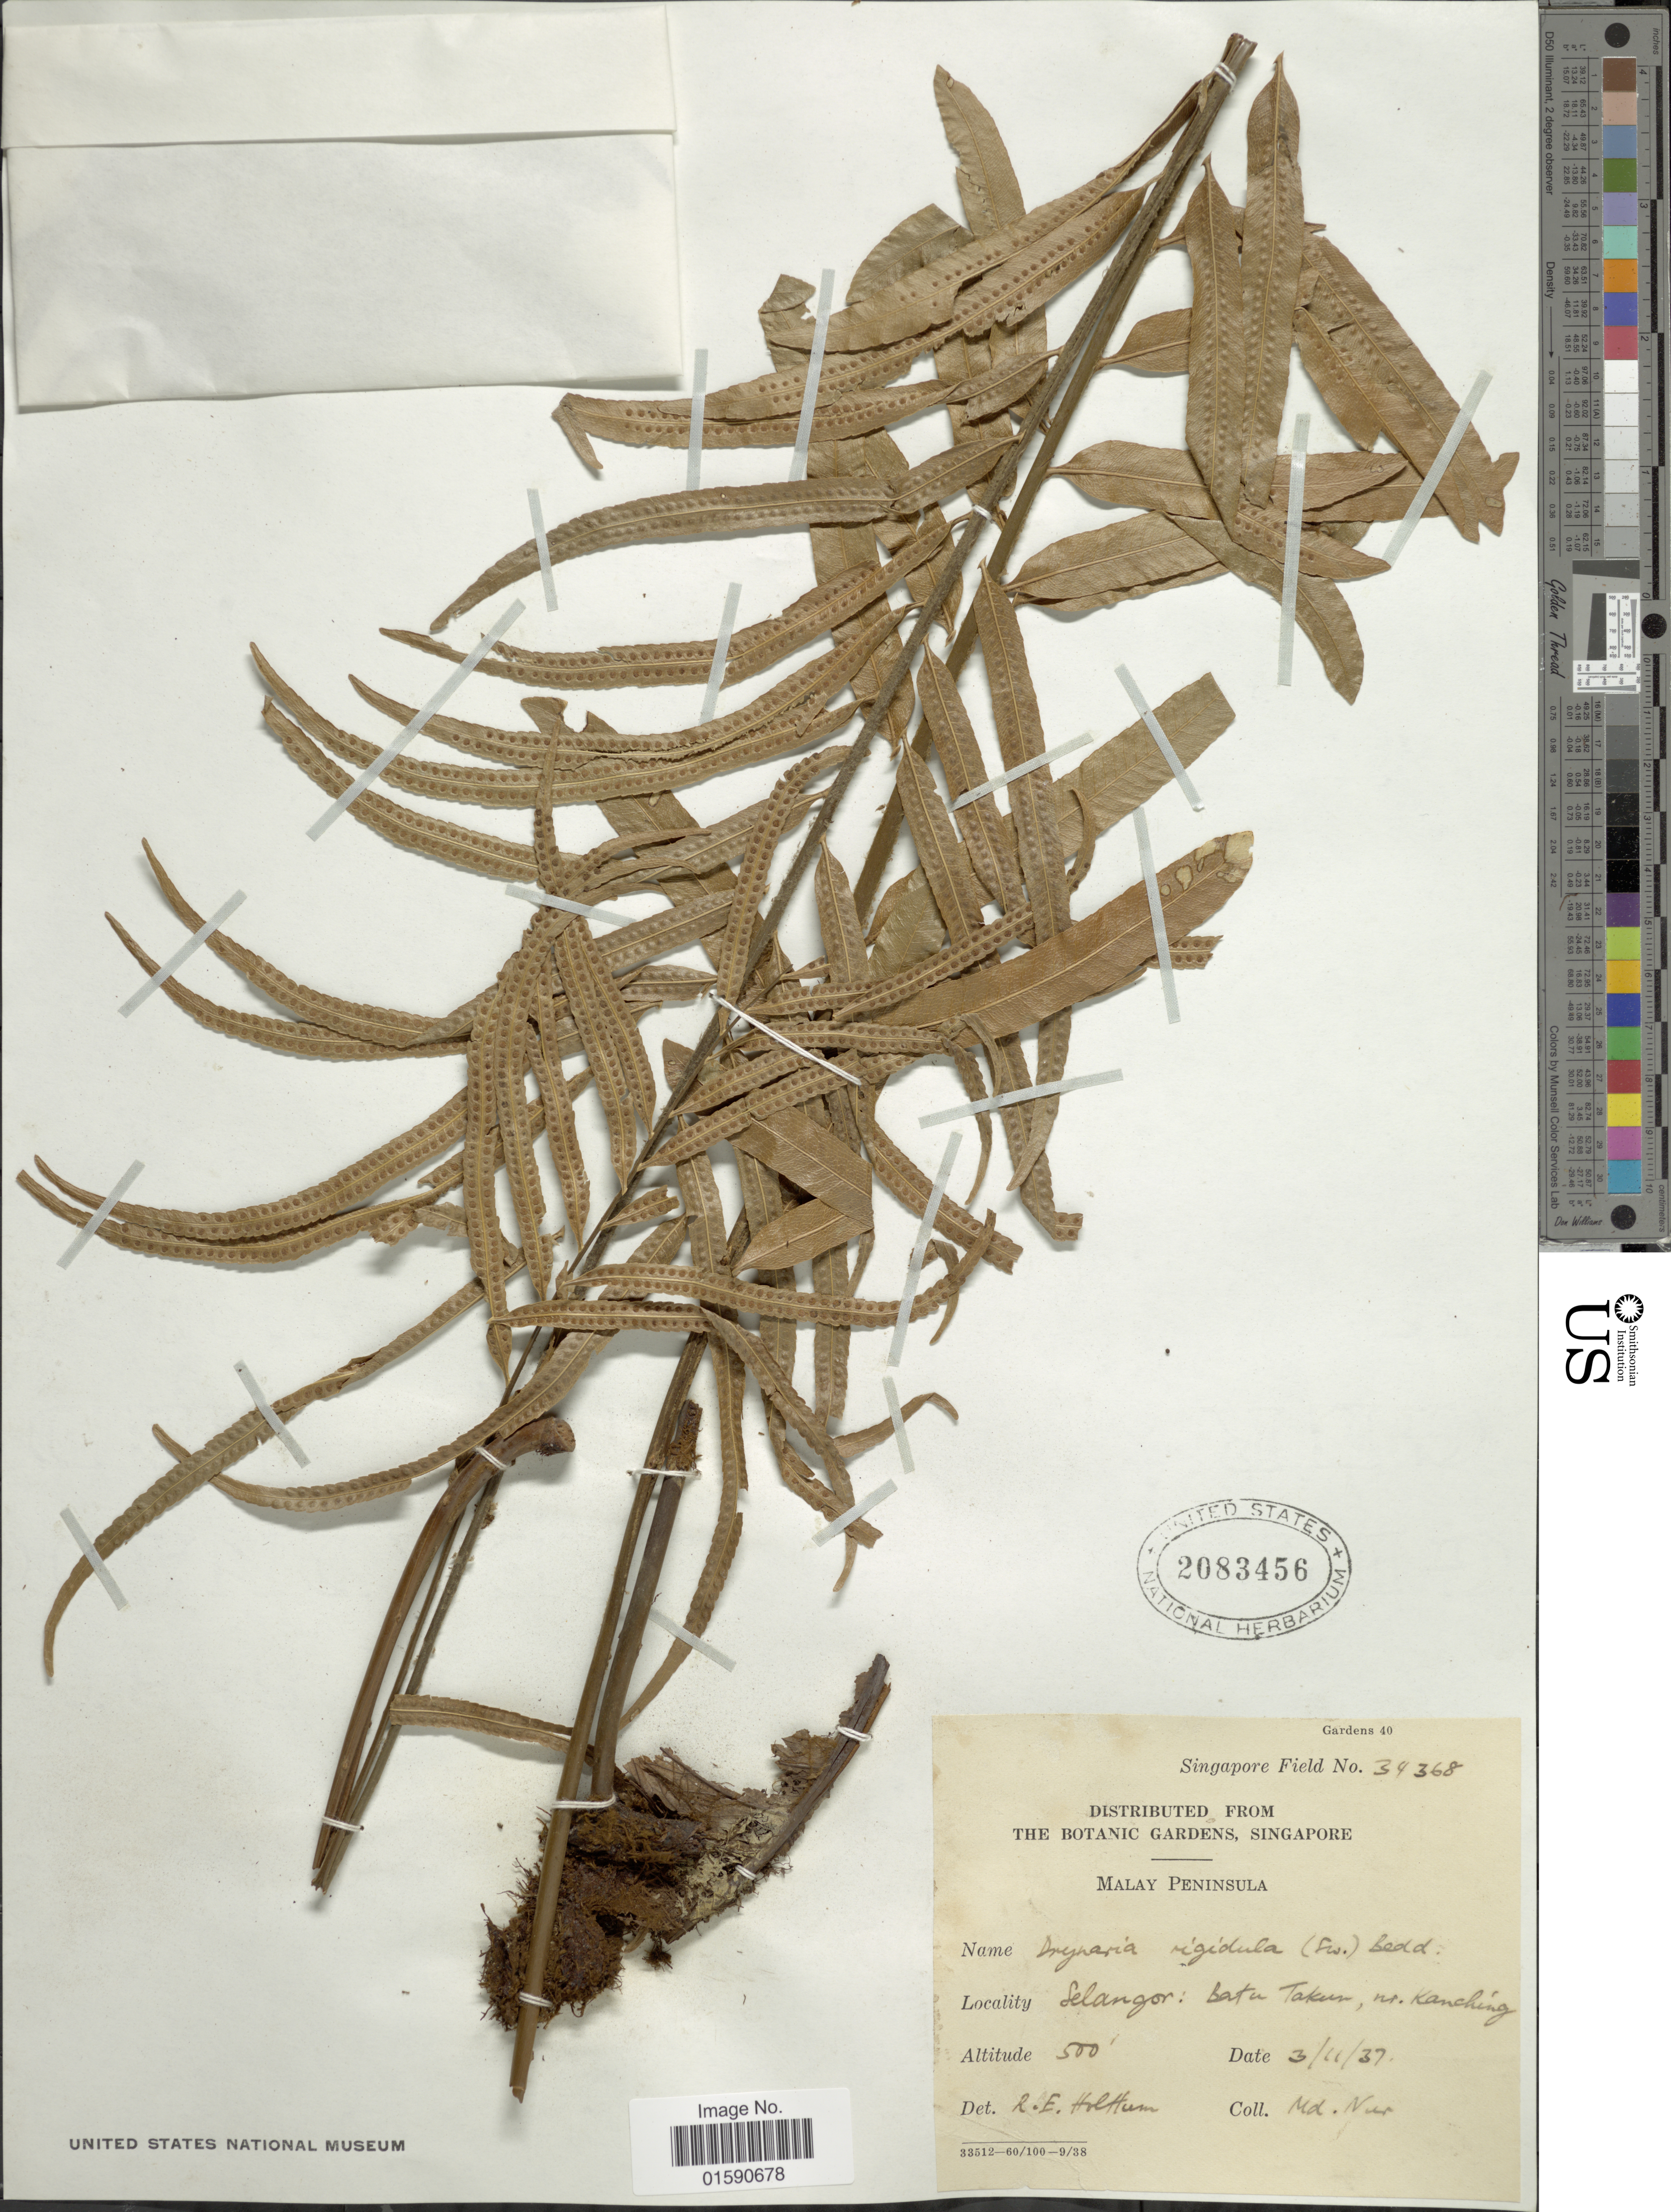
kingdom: Plantae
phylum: Tracheophyta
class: Polypodiopsida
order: Polypodiales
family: Polypodiaceae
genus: Drynaria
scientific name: Drynaria rigidula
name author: (Sw.) Bedd.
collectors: M. Nur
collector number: Singapore Field 34368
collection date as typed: Transcribed d/m/y: 3/11/37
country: Malaysia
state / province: Selangor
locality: Malay Peninsula, Selangor: Batu Takur, nr. Kanching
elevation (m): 152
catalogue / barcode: US 2083456